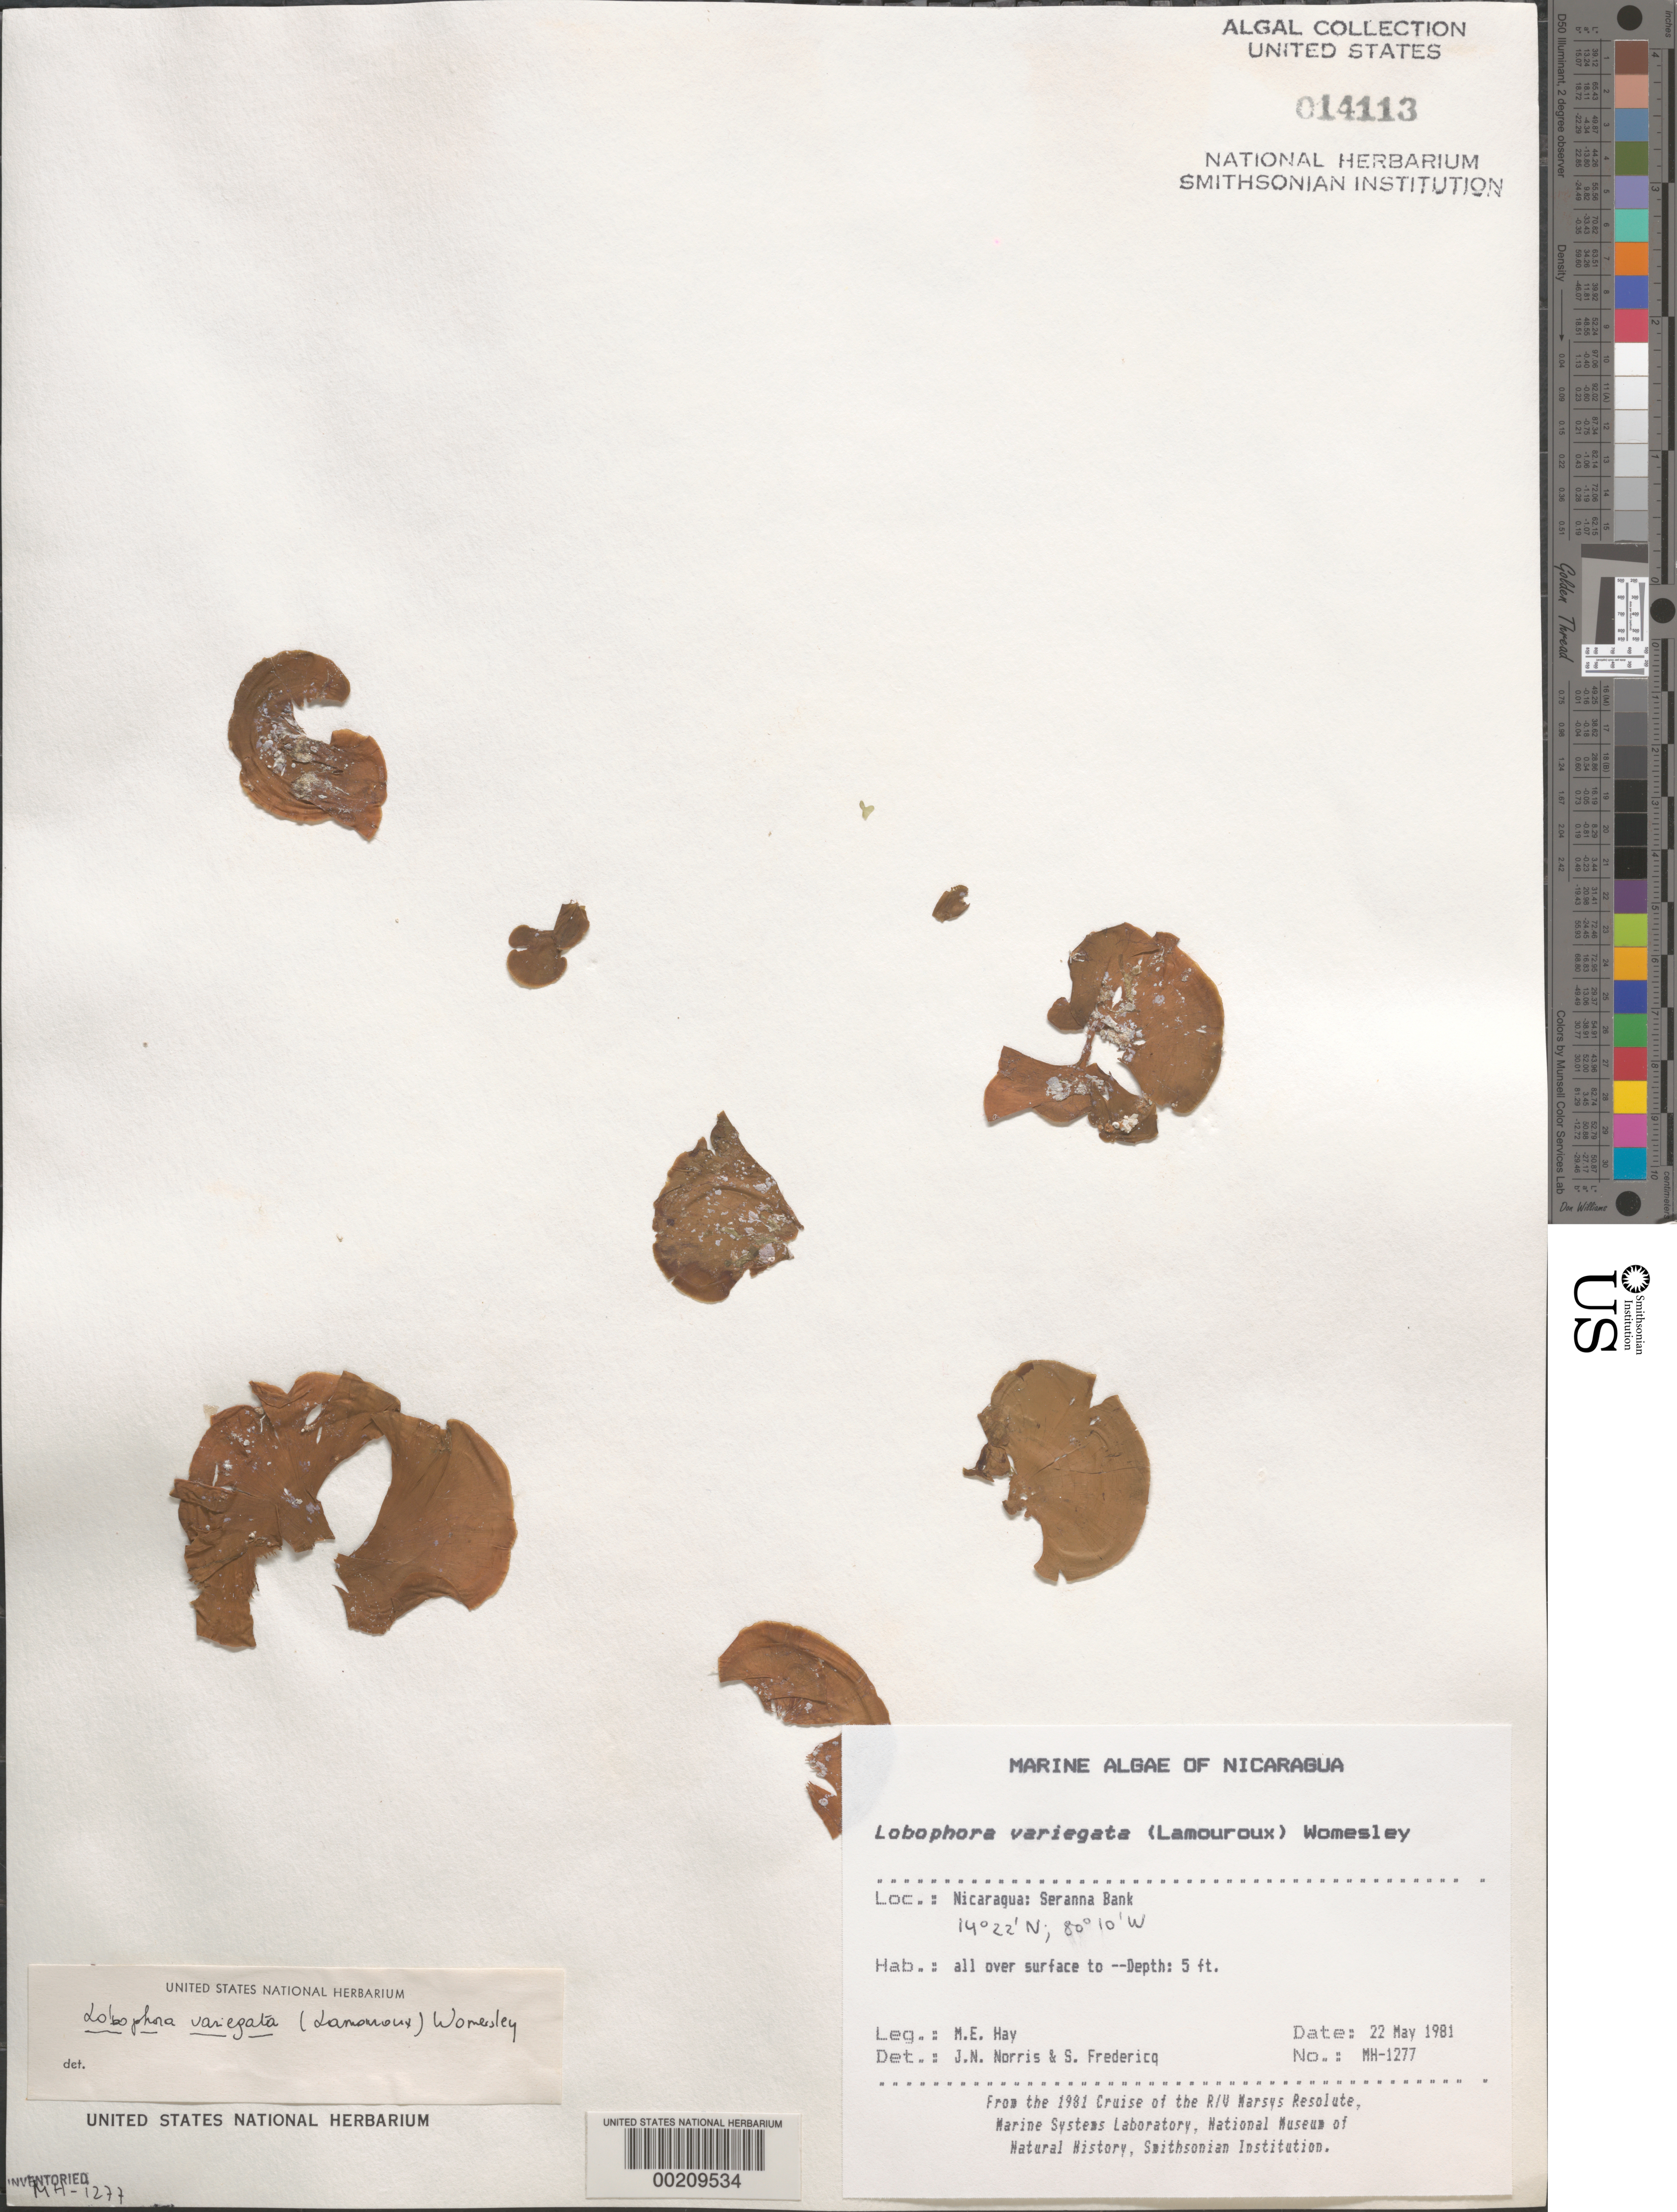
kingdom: Chromista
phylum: Ochrophyta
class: Phaeophyceae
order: Dictyotales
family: Dictyotaceae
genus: Lobophora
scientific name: Lobophora variegata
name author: (J.V.Lamouroux) Womersley & E.C. Oliveira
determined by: Norris, J. N.; Fredericq, S.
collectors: M. E. Hay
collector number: MEH-1277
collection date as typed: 22 May 1981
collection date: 1981-05-22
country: Nicaragua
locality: Seranna bank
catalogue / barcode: US 14113